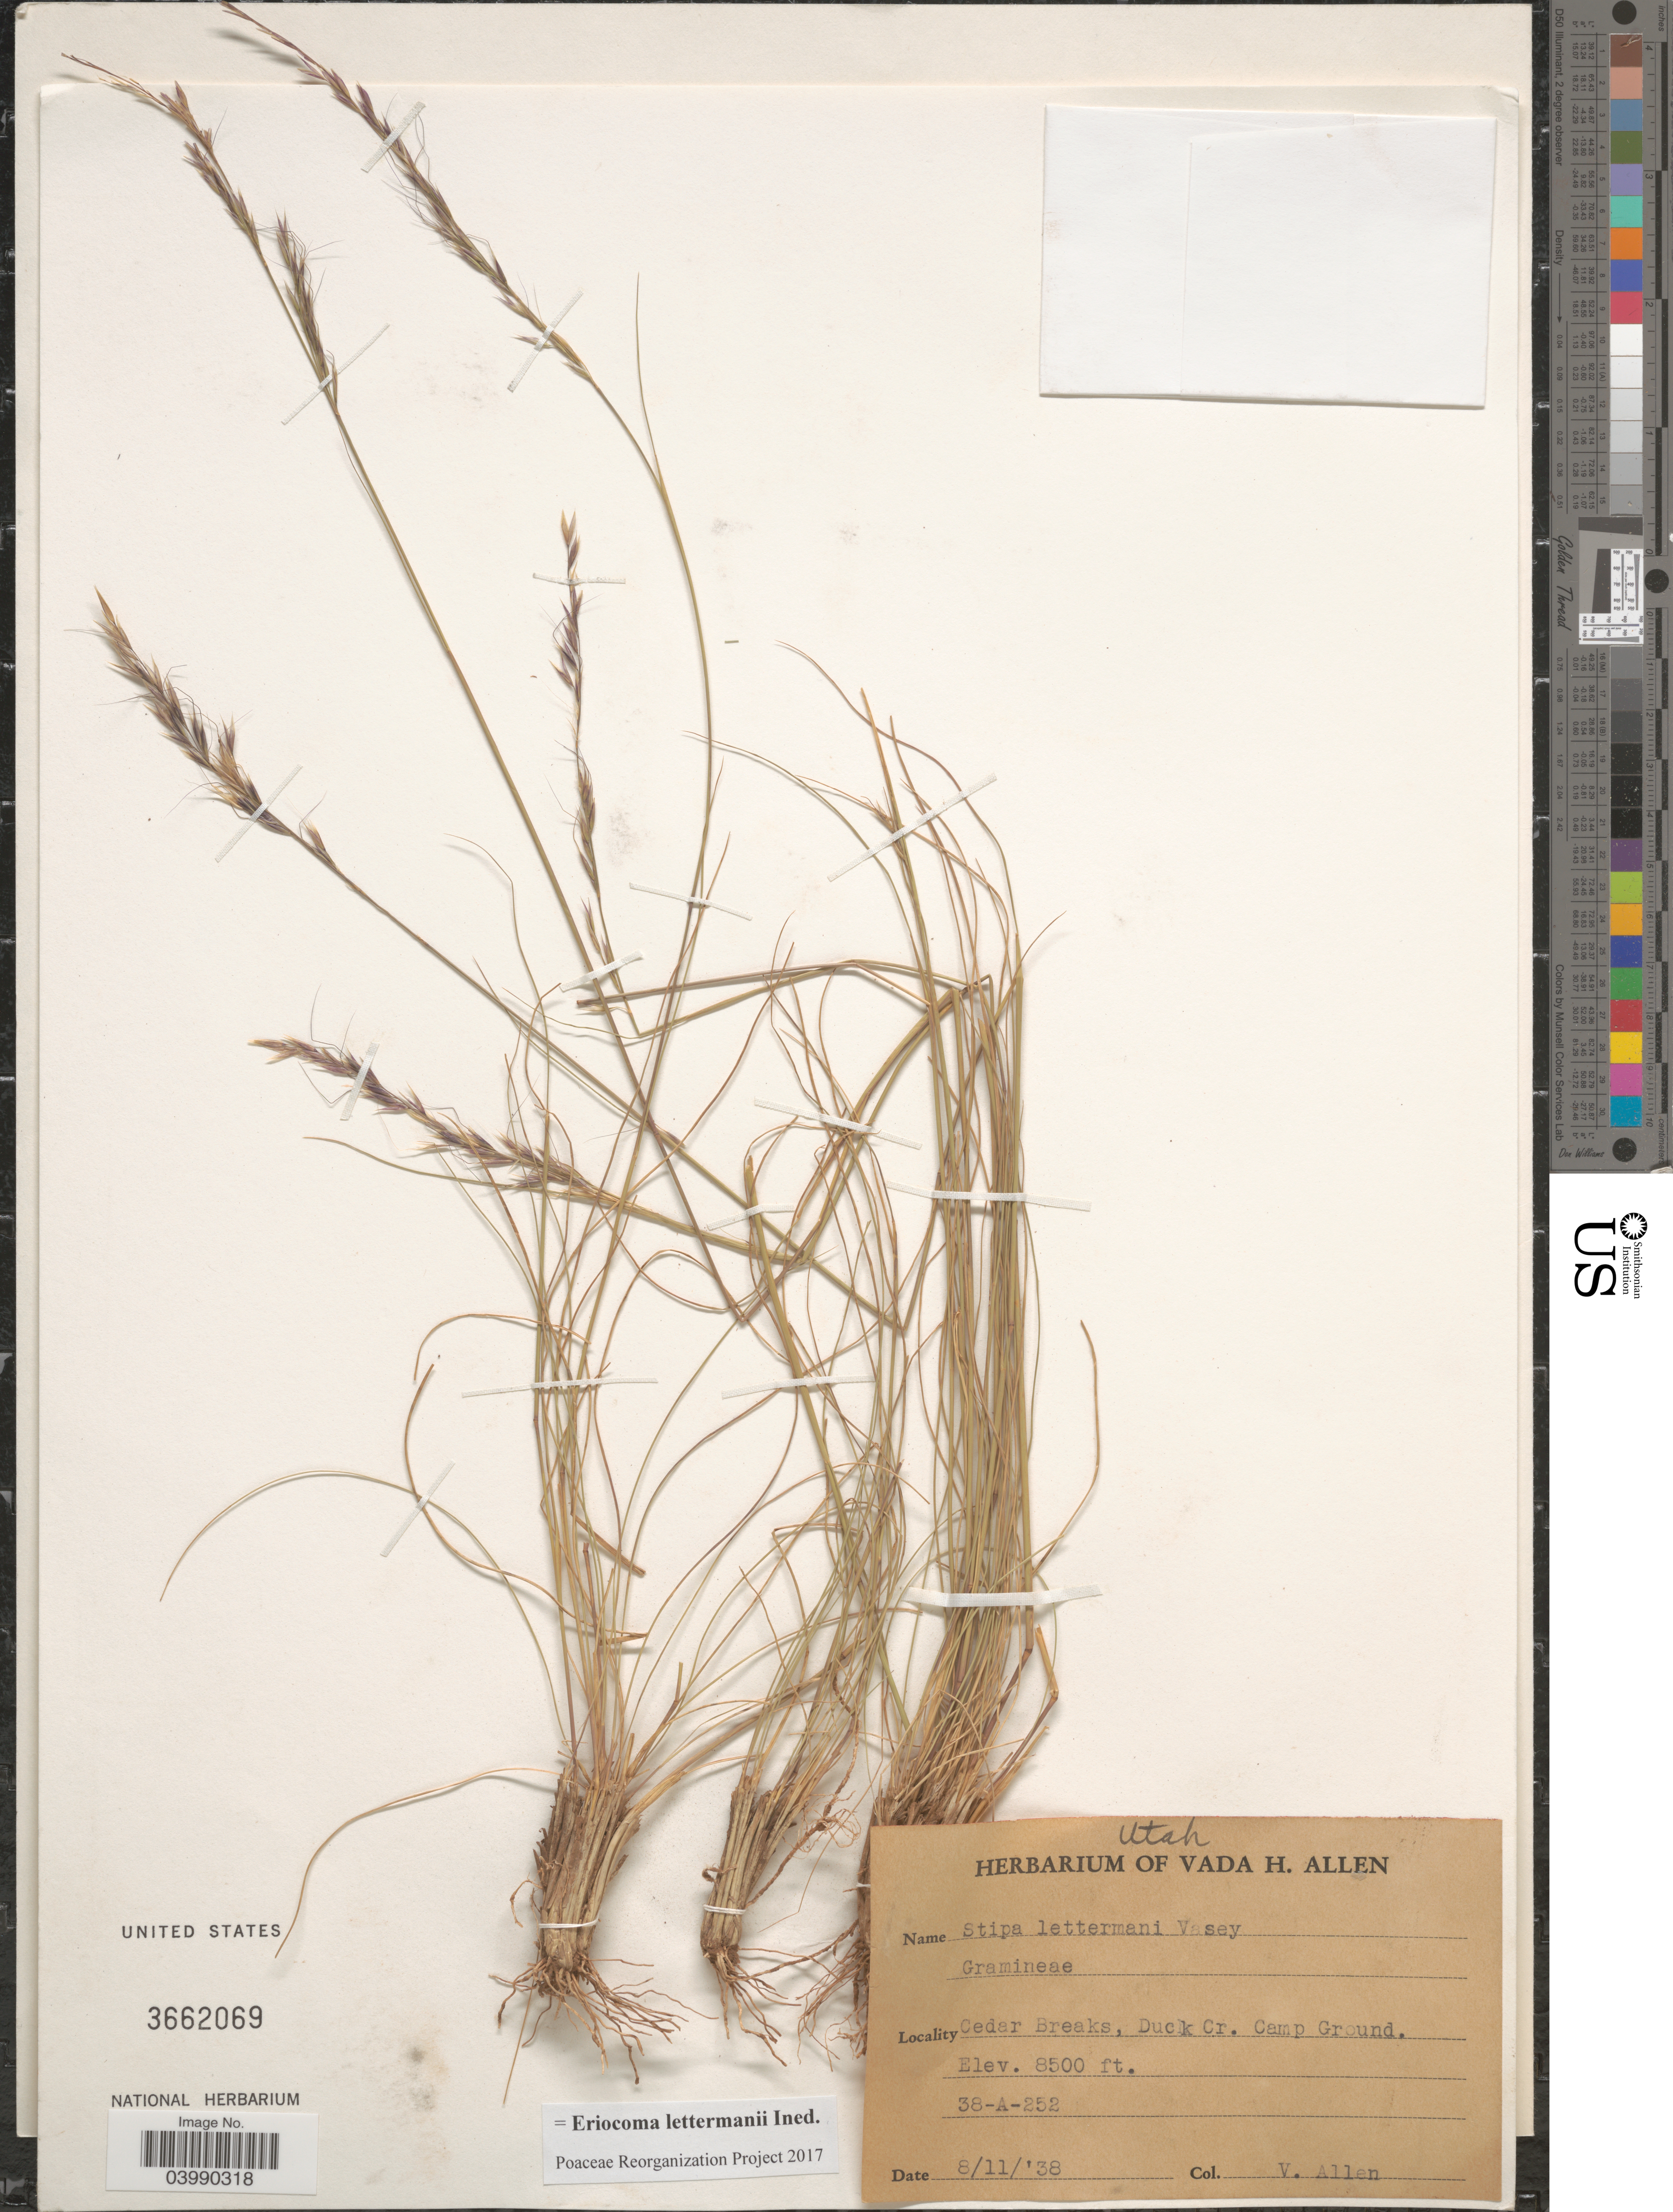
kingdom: Plantae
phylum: Tracheophyta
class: Liliopsida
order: Poales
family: Poaceae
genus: Eriocoma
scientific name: Eriocoma lettermanii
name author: (Vasey) Romasch.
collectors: V. Allen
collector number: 38-A-252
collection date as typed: Transcribed d/m/y: 11/8/38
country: United States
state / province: Utah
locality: Cedar Breaks, Duck Cr. Camp Ground.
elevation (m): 2591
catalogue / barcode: US 3662069